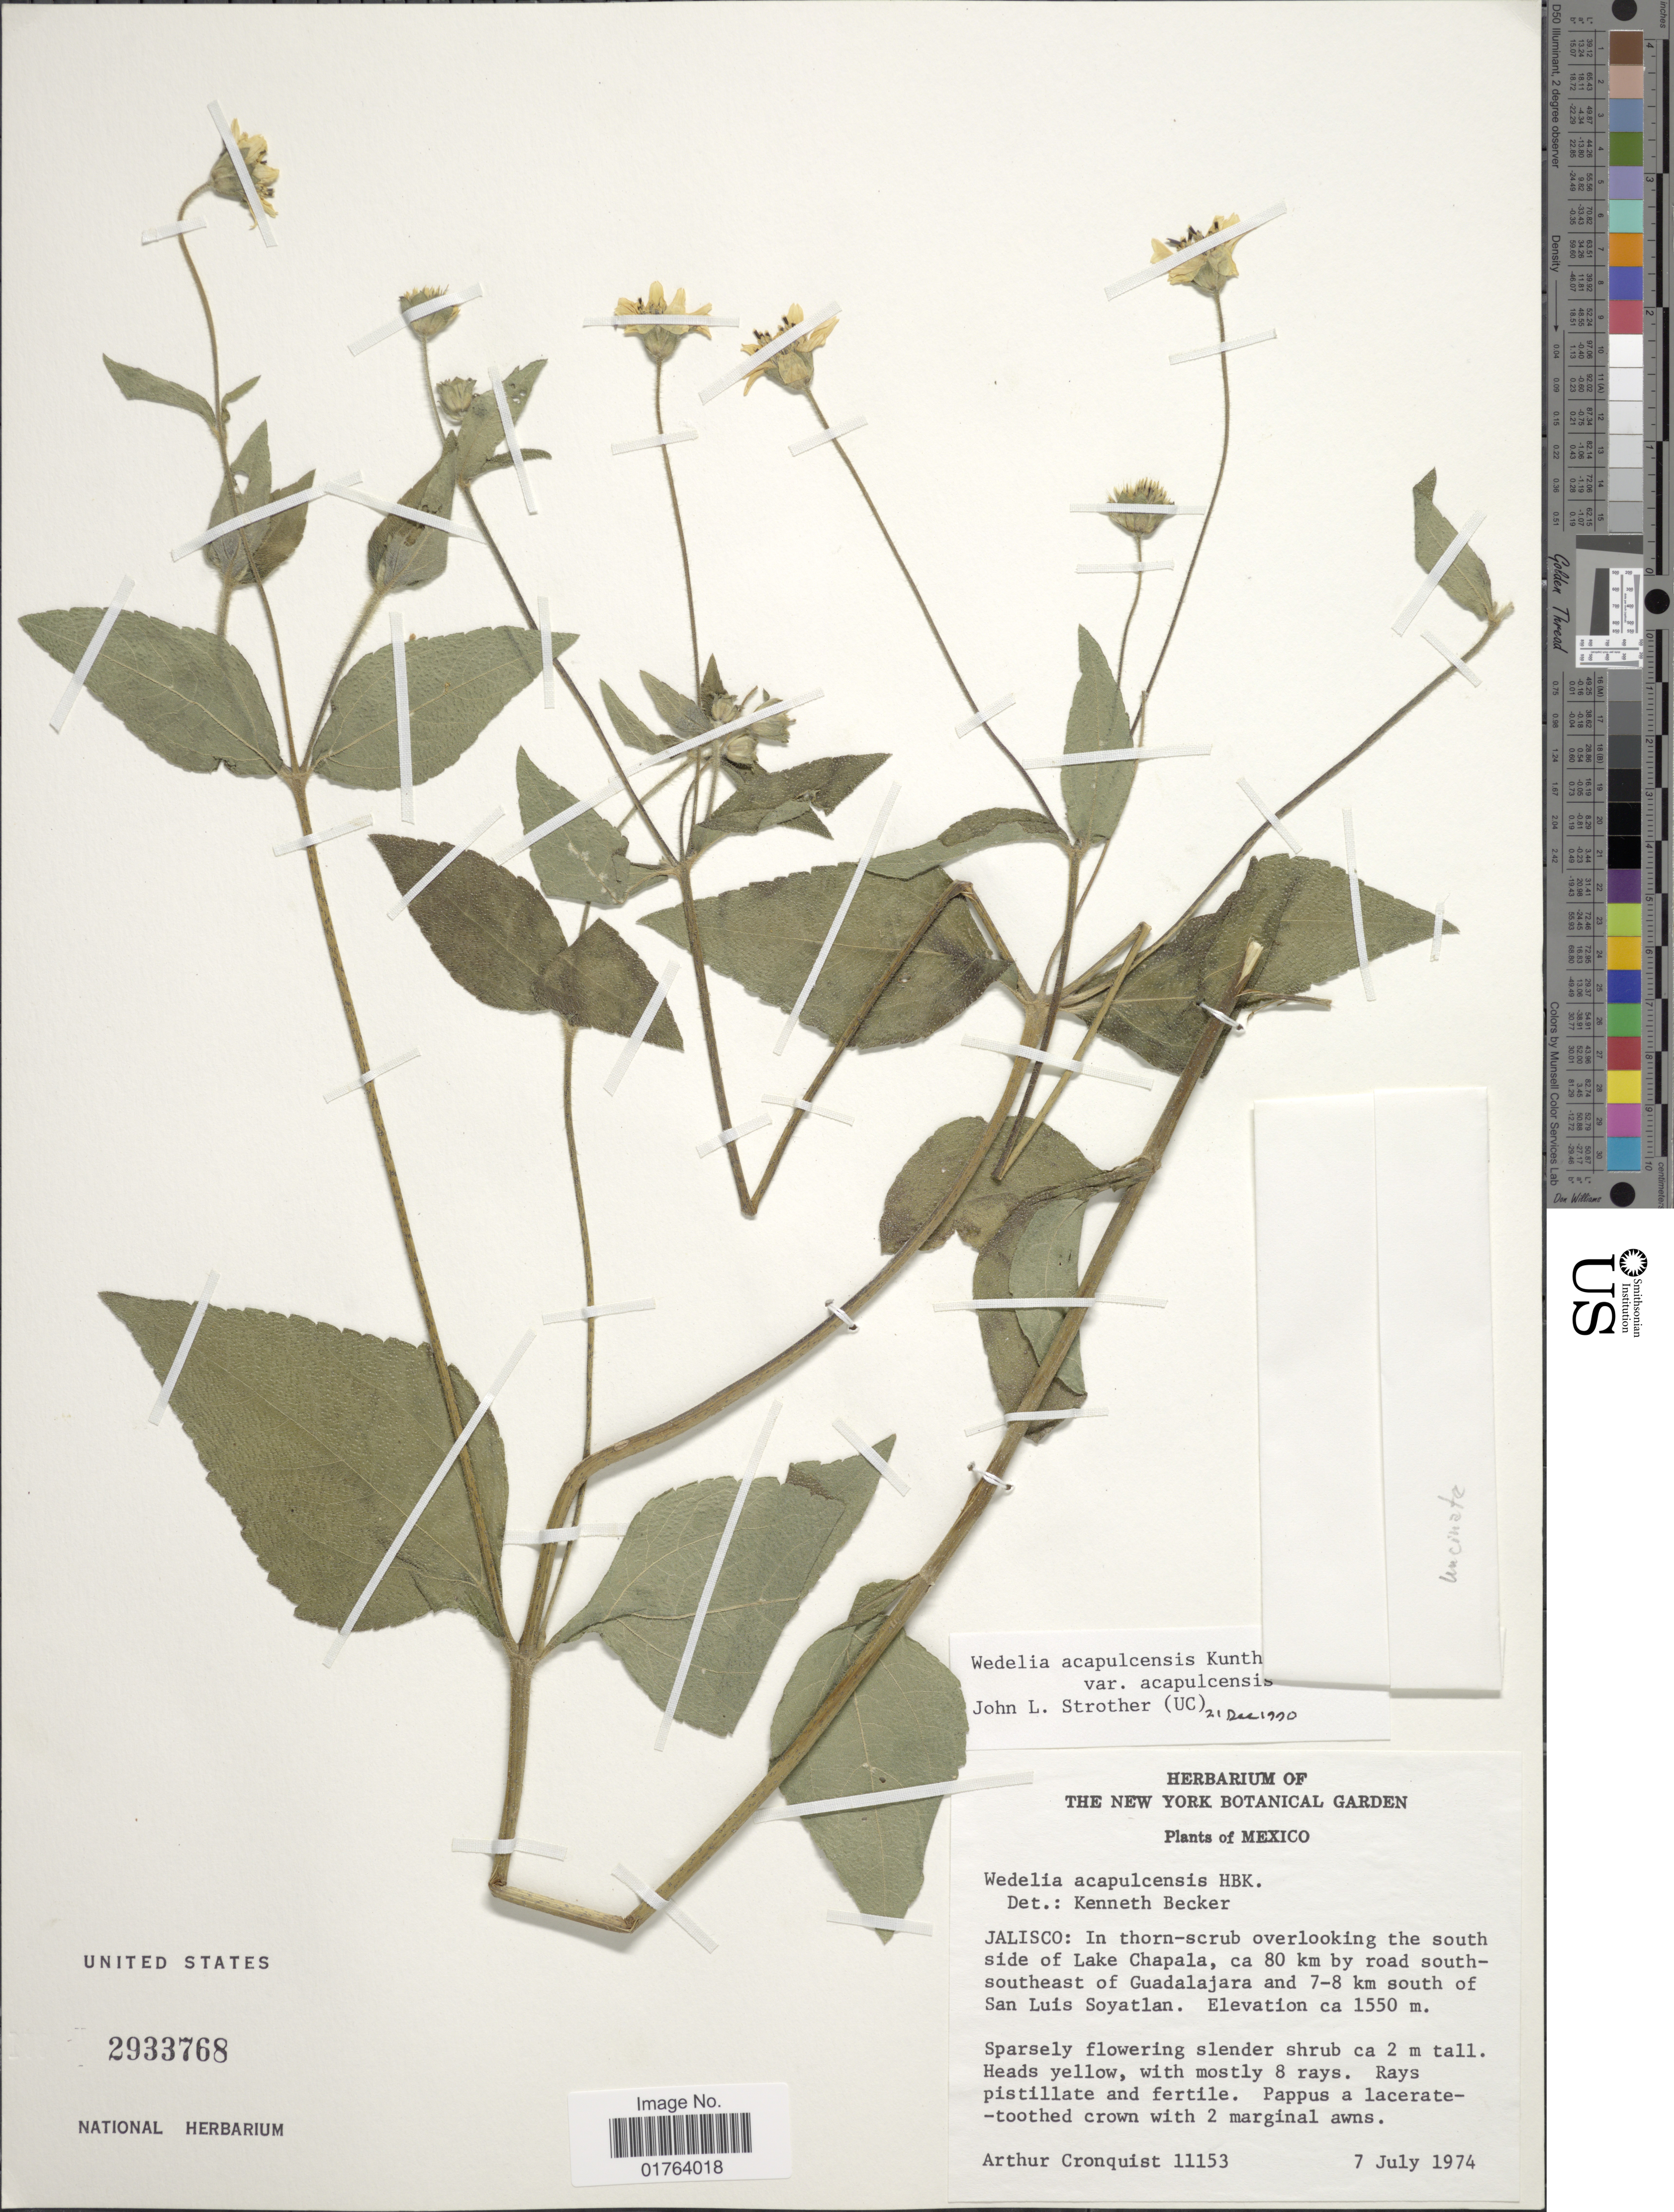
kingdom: Plantae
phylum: Tracheophyta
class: Magnoliopsida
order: Asterales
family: Asteraceae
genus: Wedelia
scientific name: Wedelia acapulcensis var. acapulcensis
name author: Kunth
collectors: A. J. Cronquist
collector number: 11153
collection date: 1974-07-07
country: Mexico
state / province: Jalisco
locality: In thorn scrub overlooking the south sie of Lake Chapala, ca 80 km by road south-southeast of Guadalajara and 7-8 km south of San Luis Soyatlan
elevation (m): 1550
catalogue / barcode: US 2933768